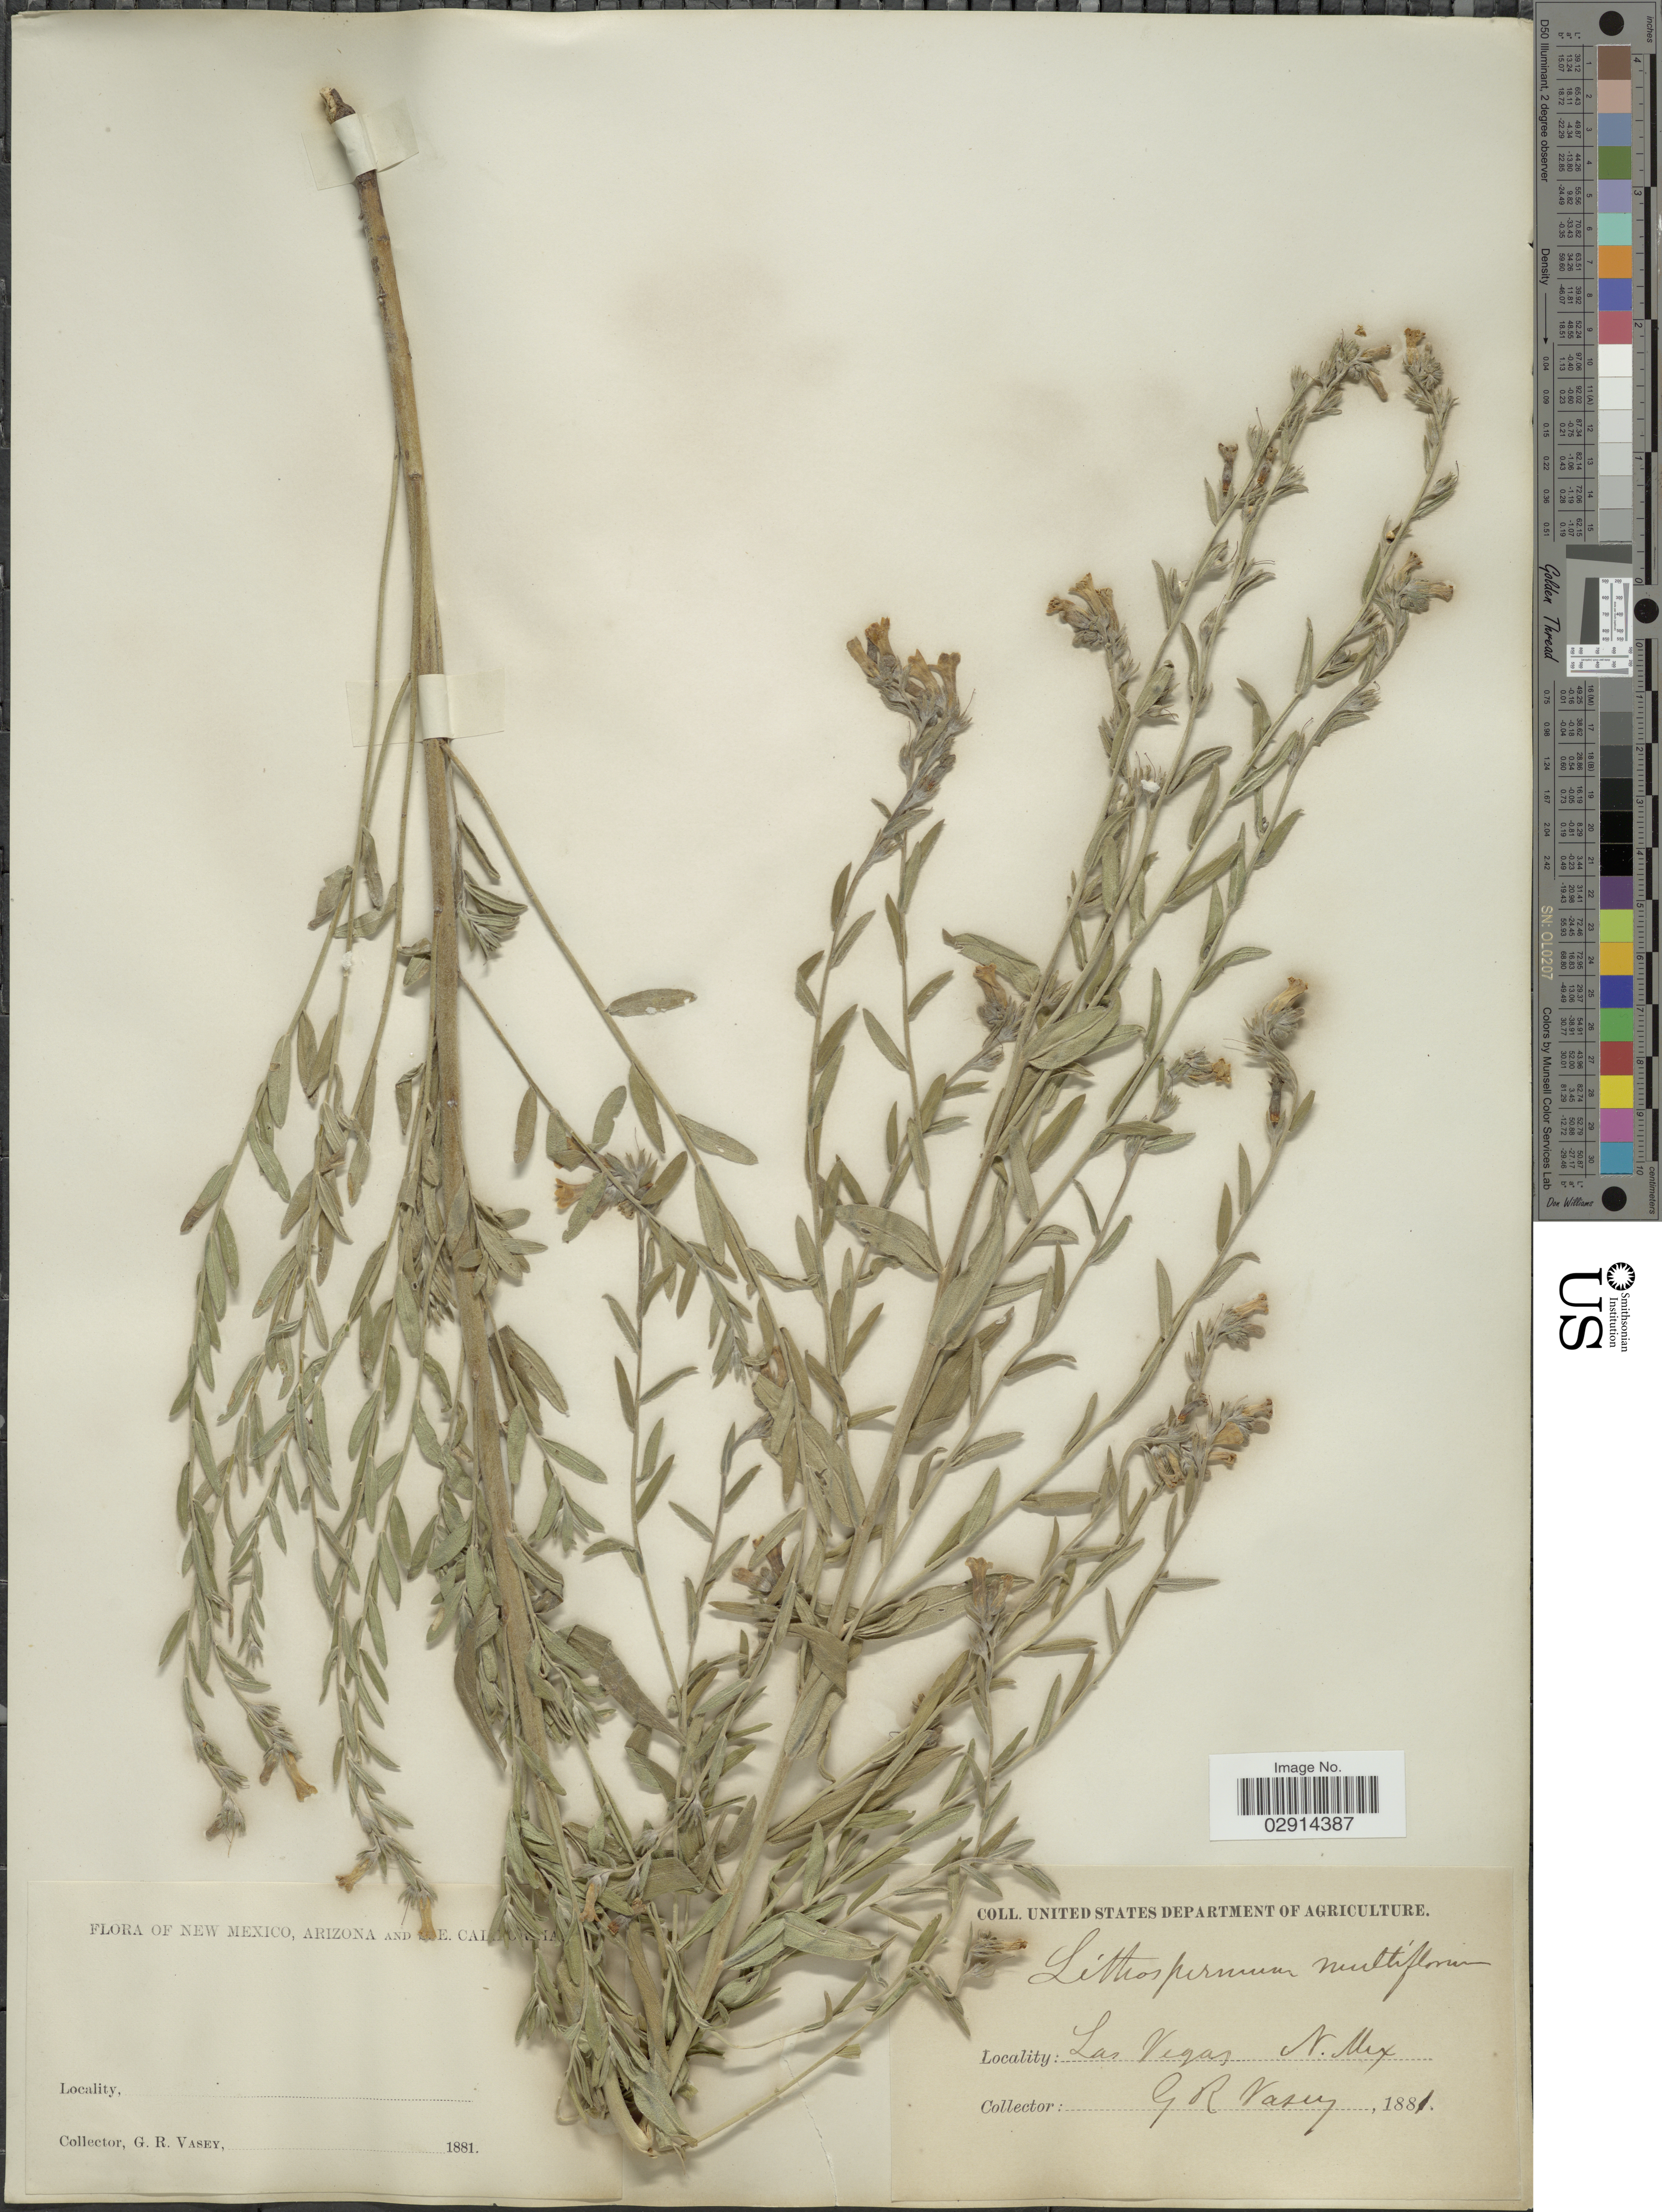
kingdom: Plantae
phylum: Tracheophyta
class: Magnoliopsida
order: Boraginales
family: Boraginaceae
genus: Lithospermum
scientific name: Lithospermum multiflorum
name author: Torr. ex A. Gray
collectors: G. R. Vasey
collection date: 1881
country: United States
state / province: New Mexico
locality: Las Vegas.